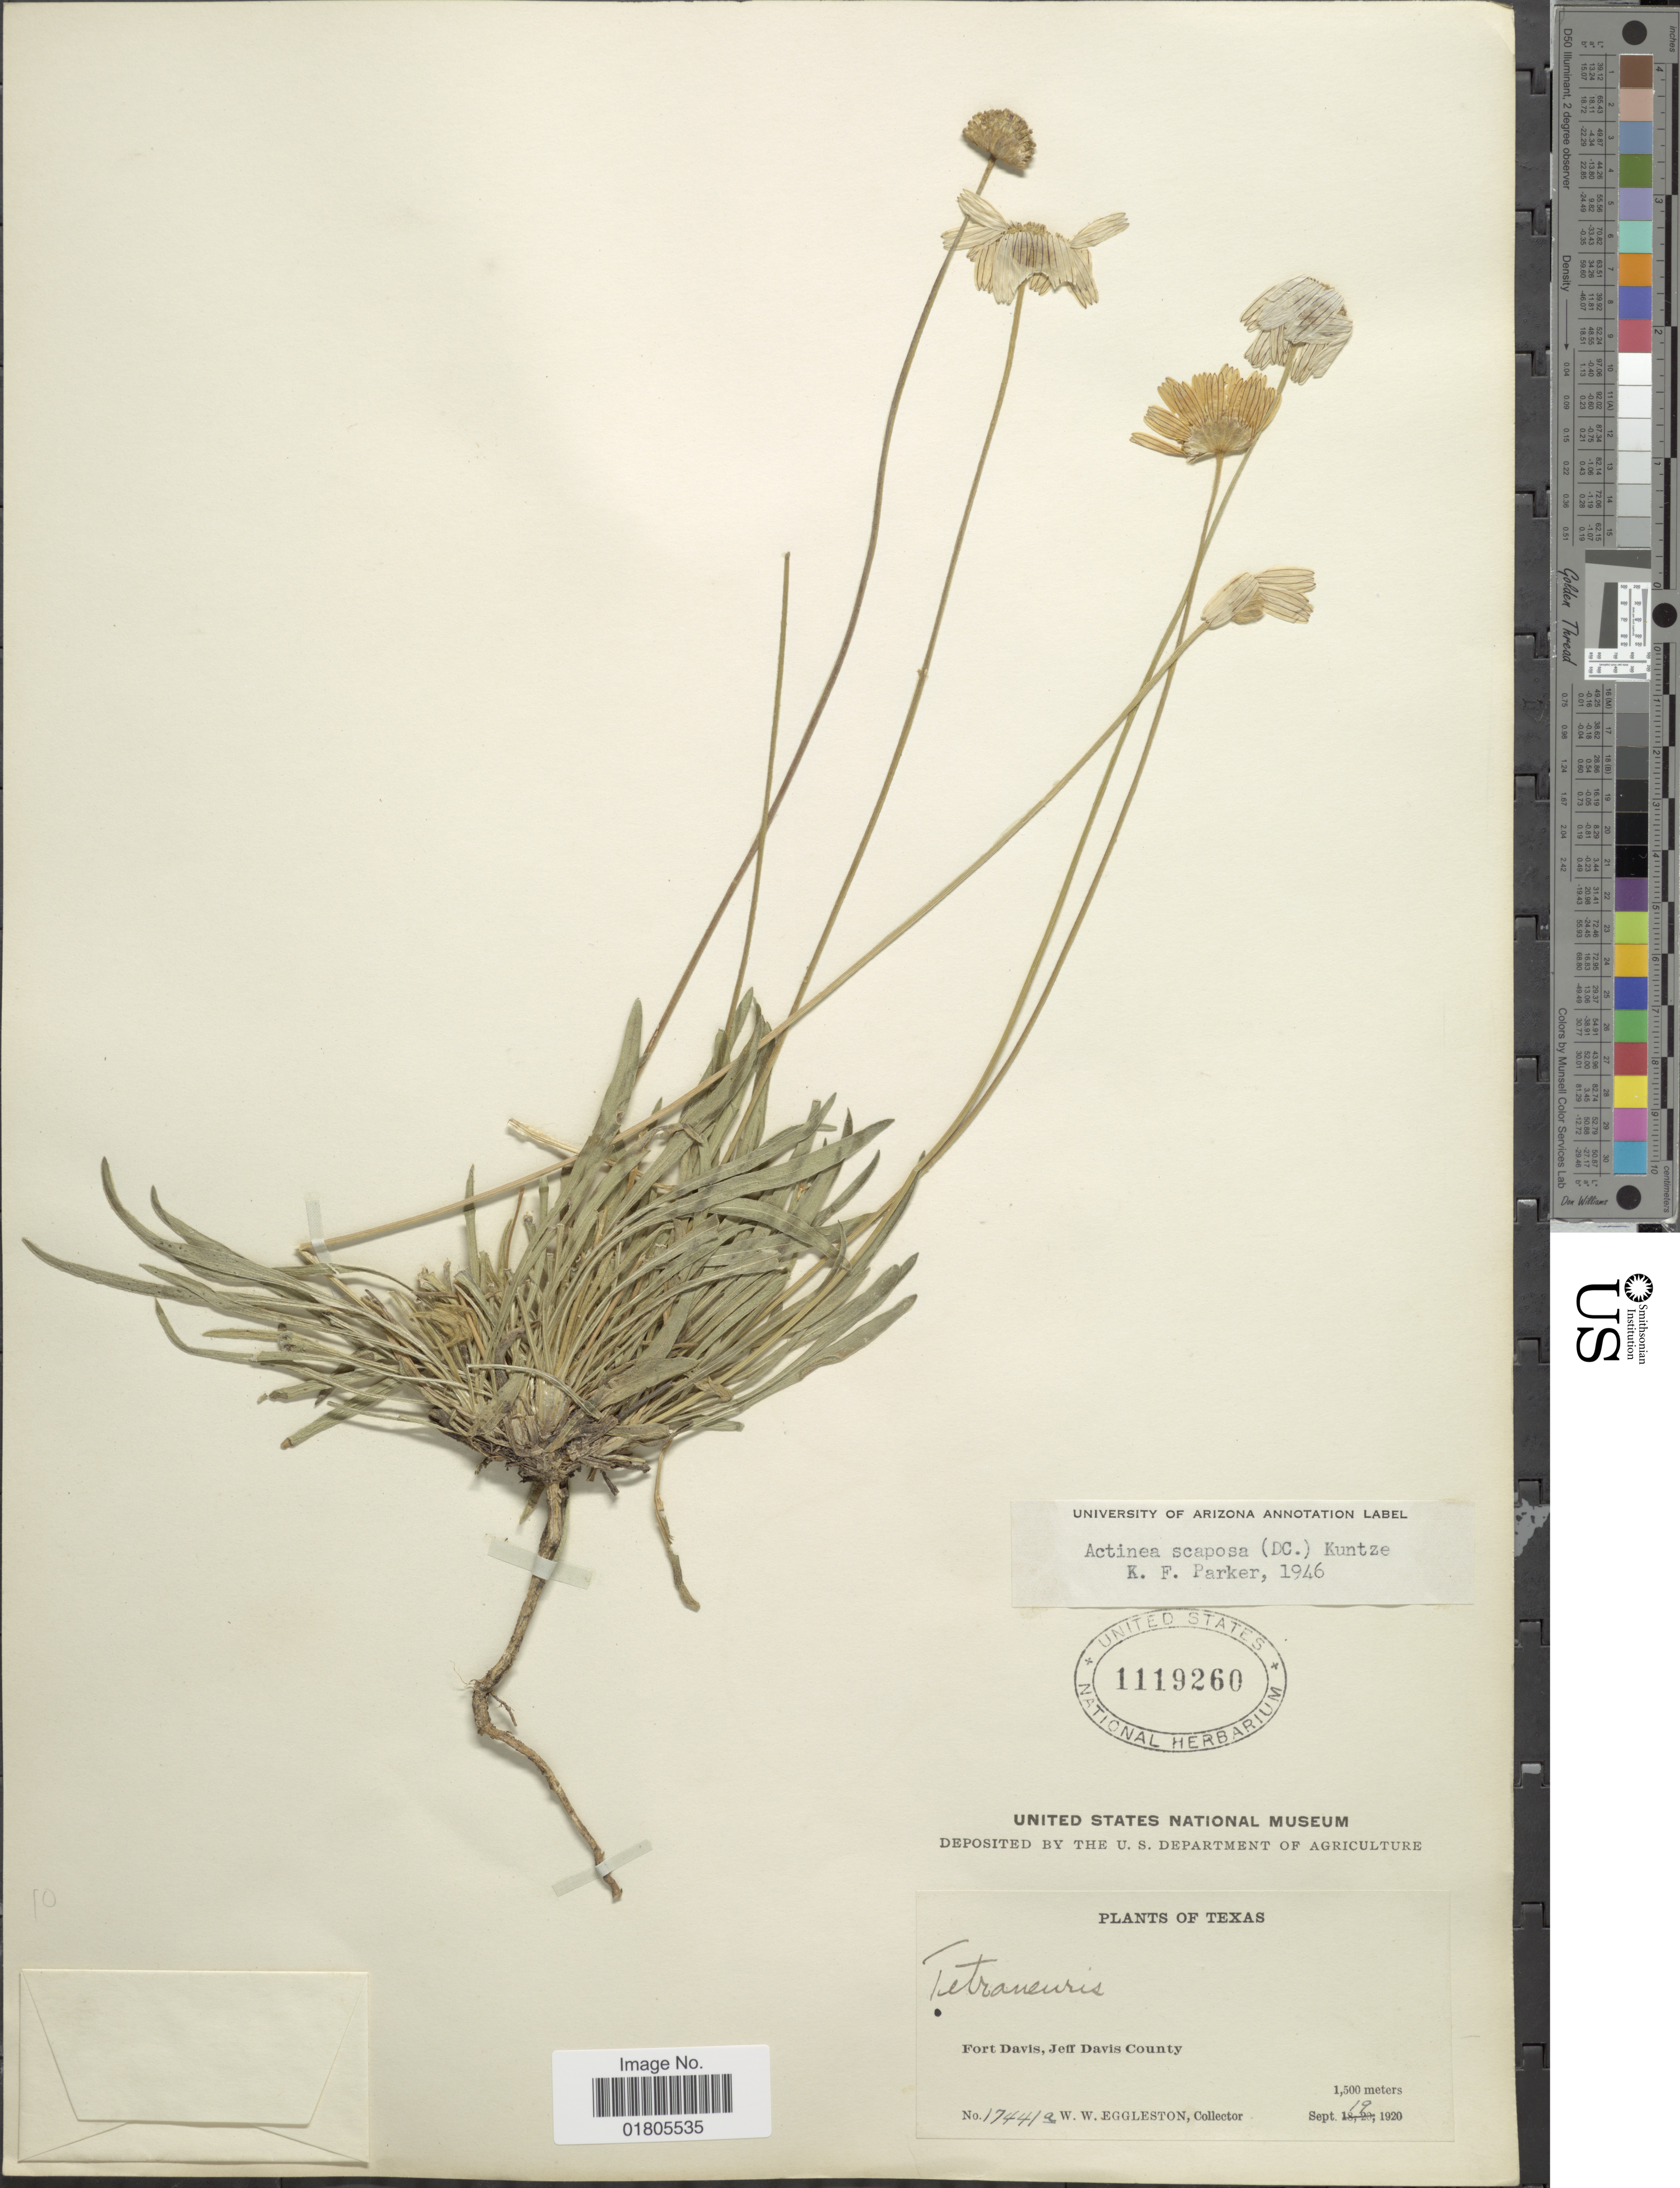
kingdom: Plantae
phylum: Tracheophyta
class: Magnoliopsida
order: Asterales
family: Asteraceae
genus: Actinea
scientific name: Actinea scaposa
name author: (DC.) Kuntze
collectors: W. W. Eggleston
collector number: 174419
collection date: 1920-09-19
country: United States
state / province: Texas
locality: Fort Davis, Jeff Davis County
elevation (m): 1500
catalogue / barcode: US 1119260